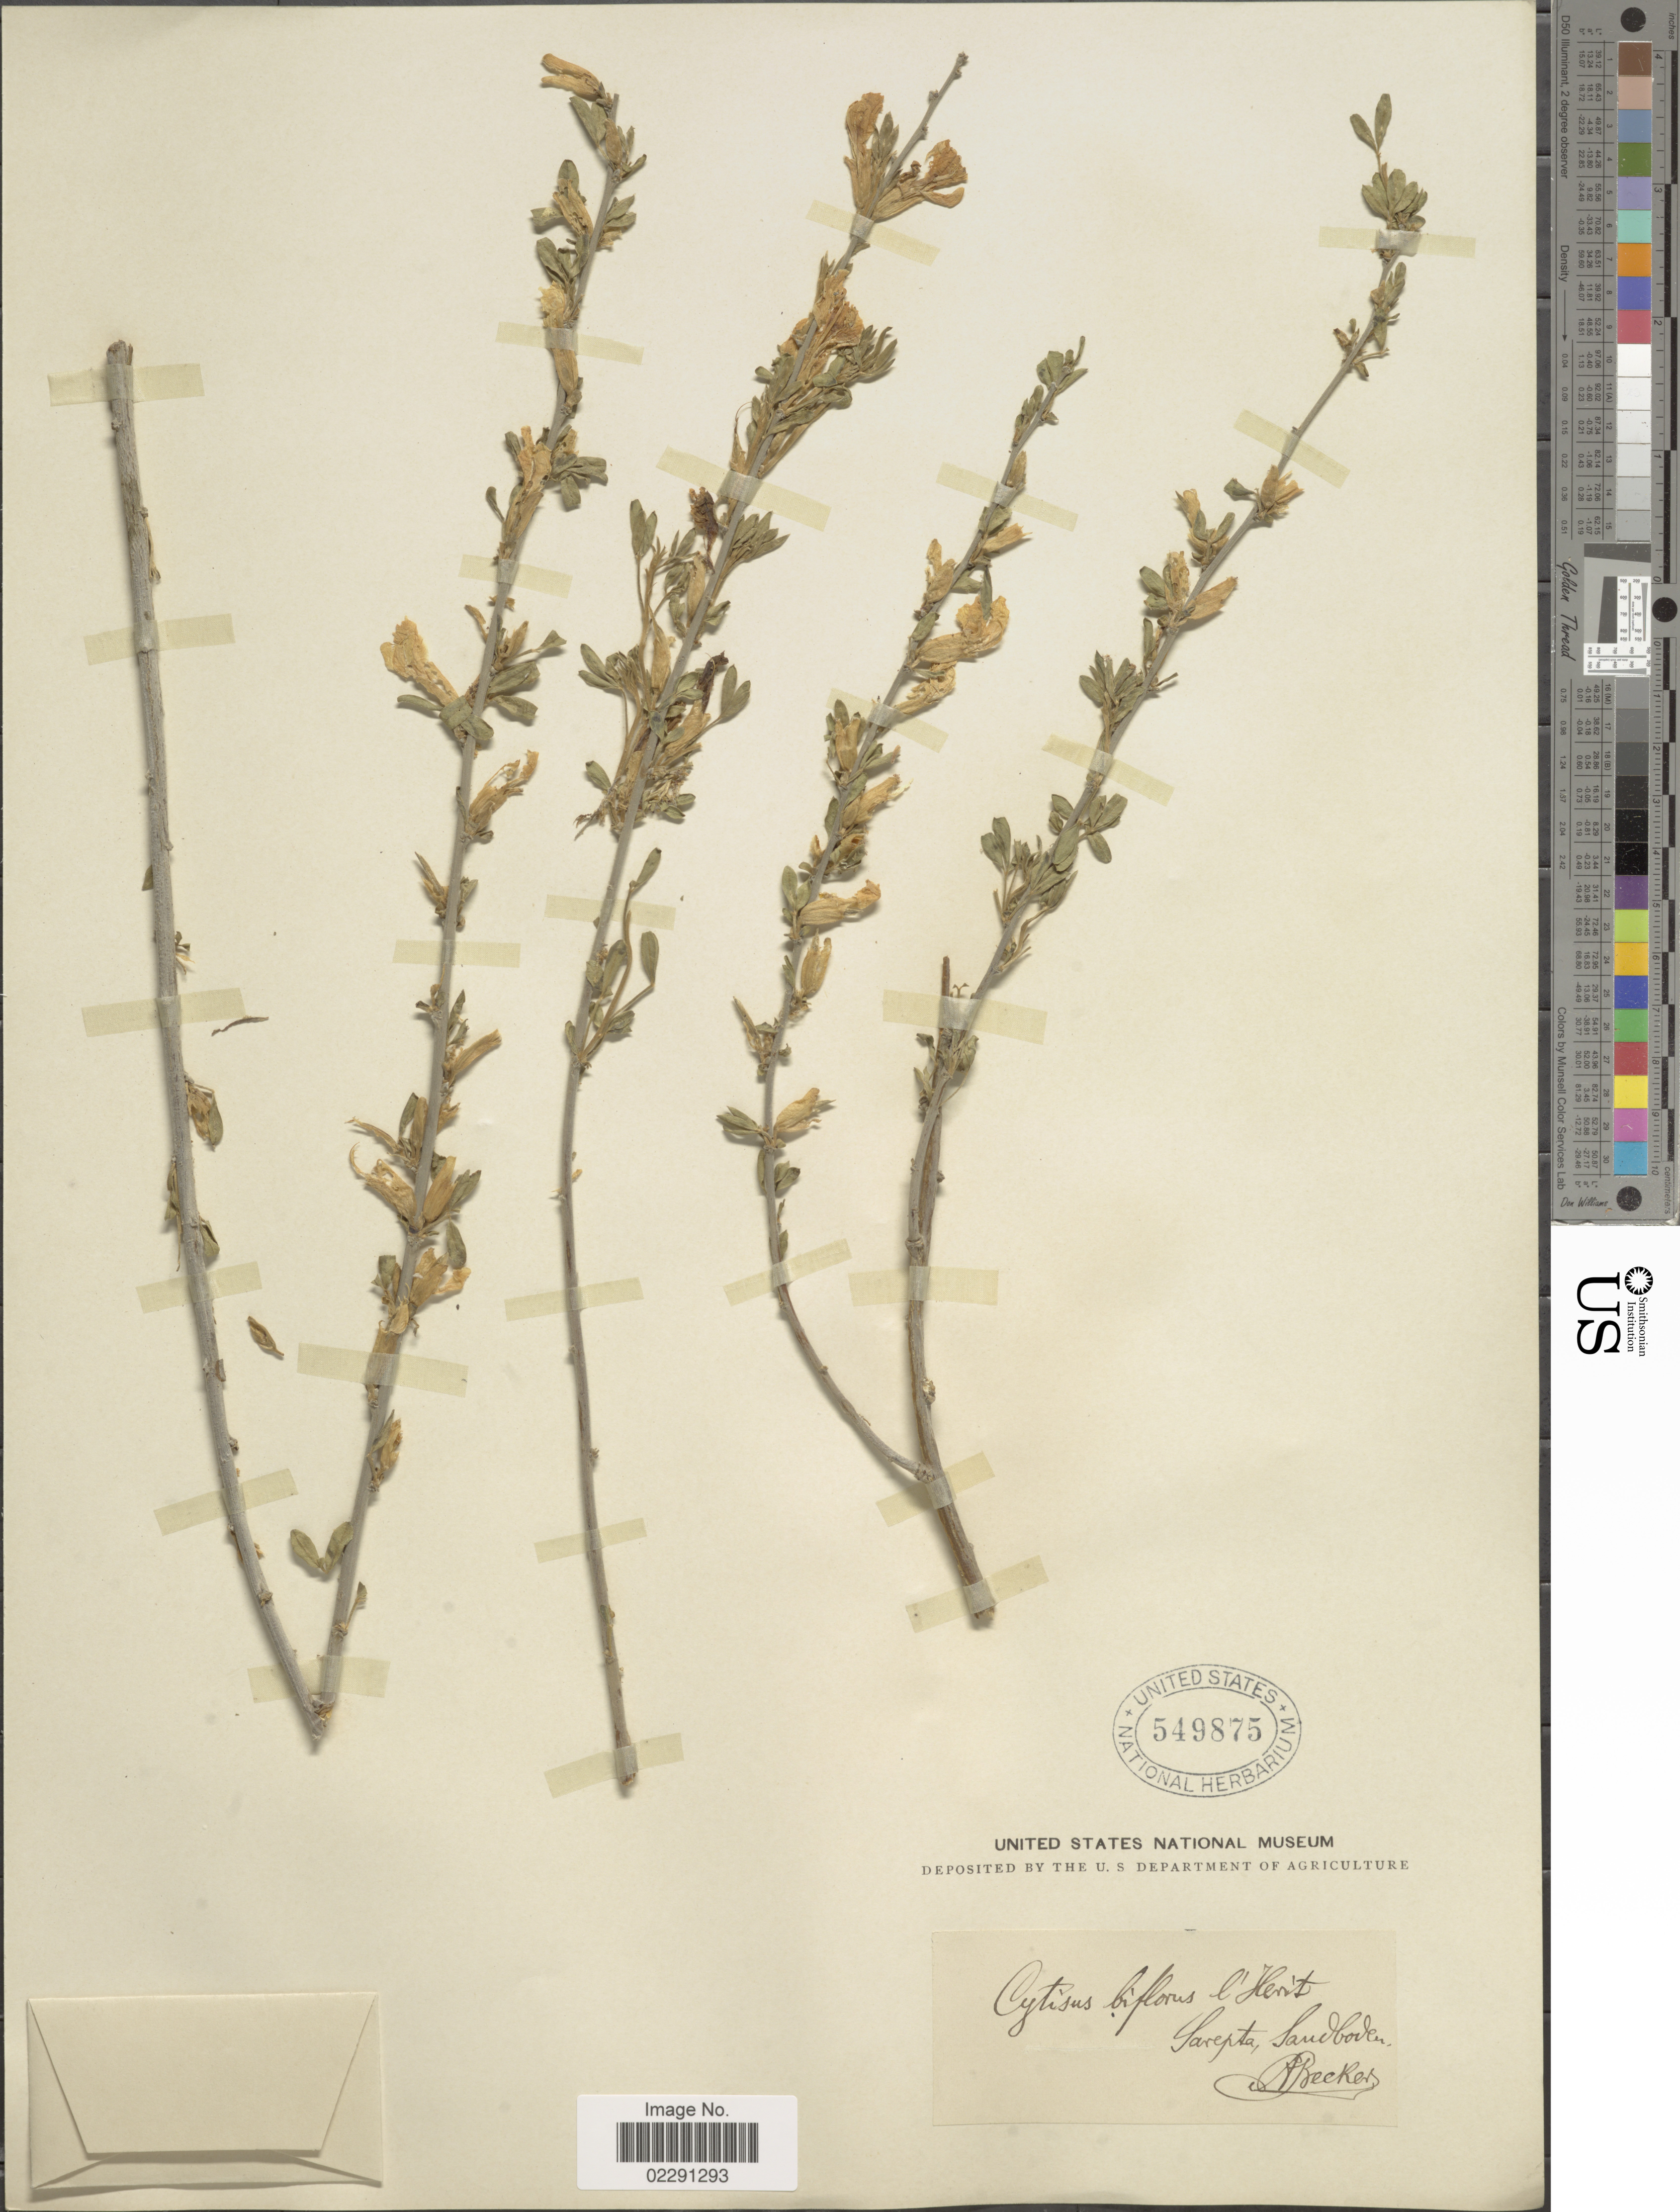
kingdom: Plantae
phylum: Tracheophyta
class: Magnoliopsida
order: Fabales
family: Fabaceae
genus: Cytisus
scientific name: Cytisus ratisbonensis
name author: Schaeff.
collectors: A. Becker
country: Russian Federation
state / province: Volgograd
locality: Sarepta, Sandböden.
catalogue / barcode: US 549875